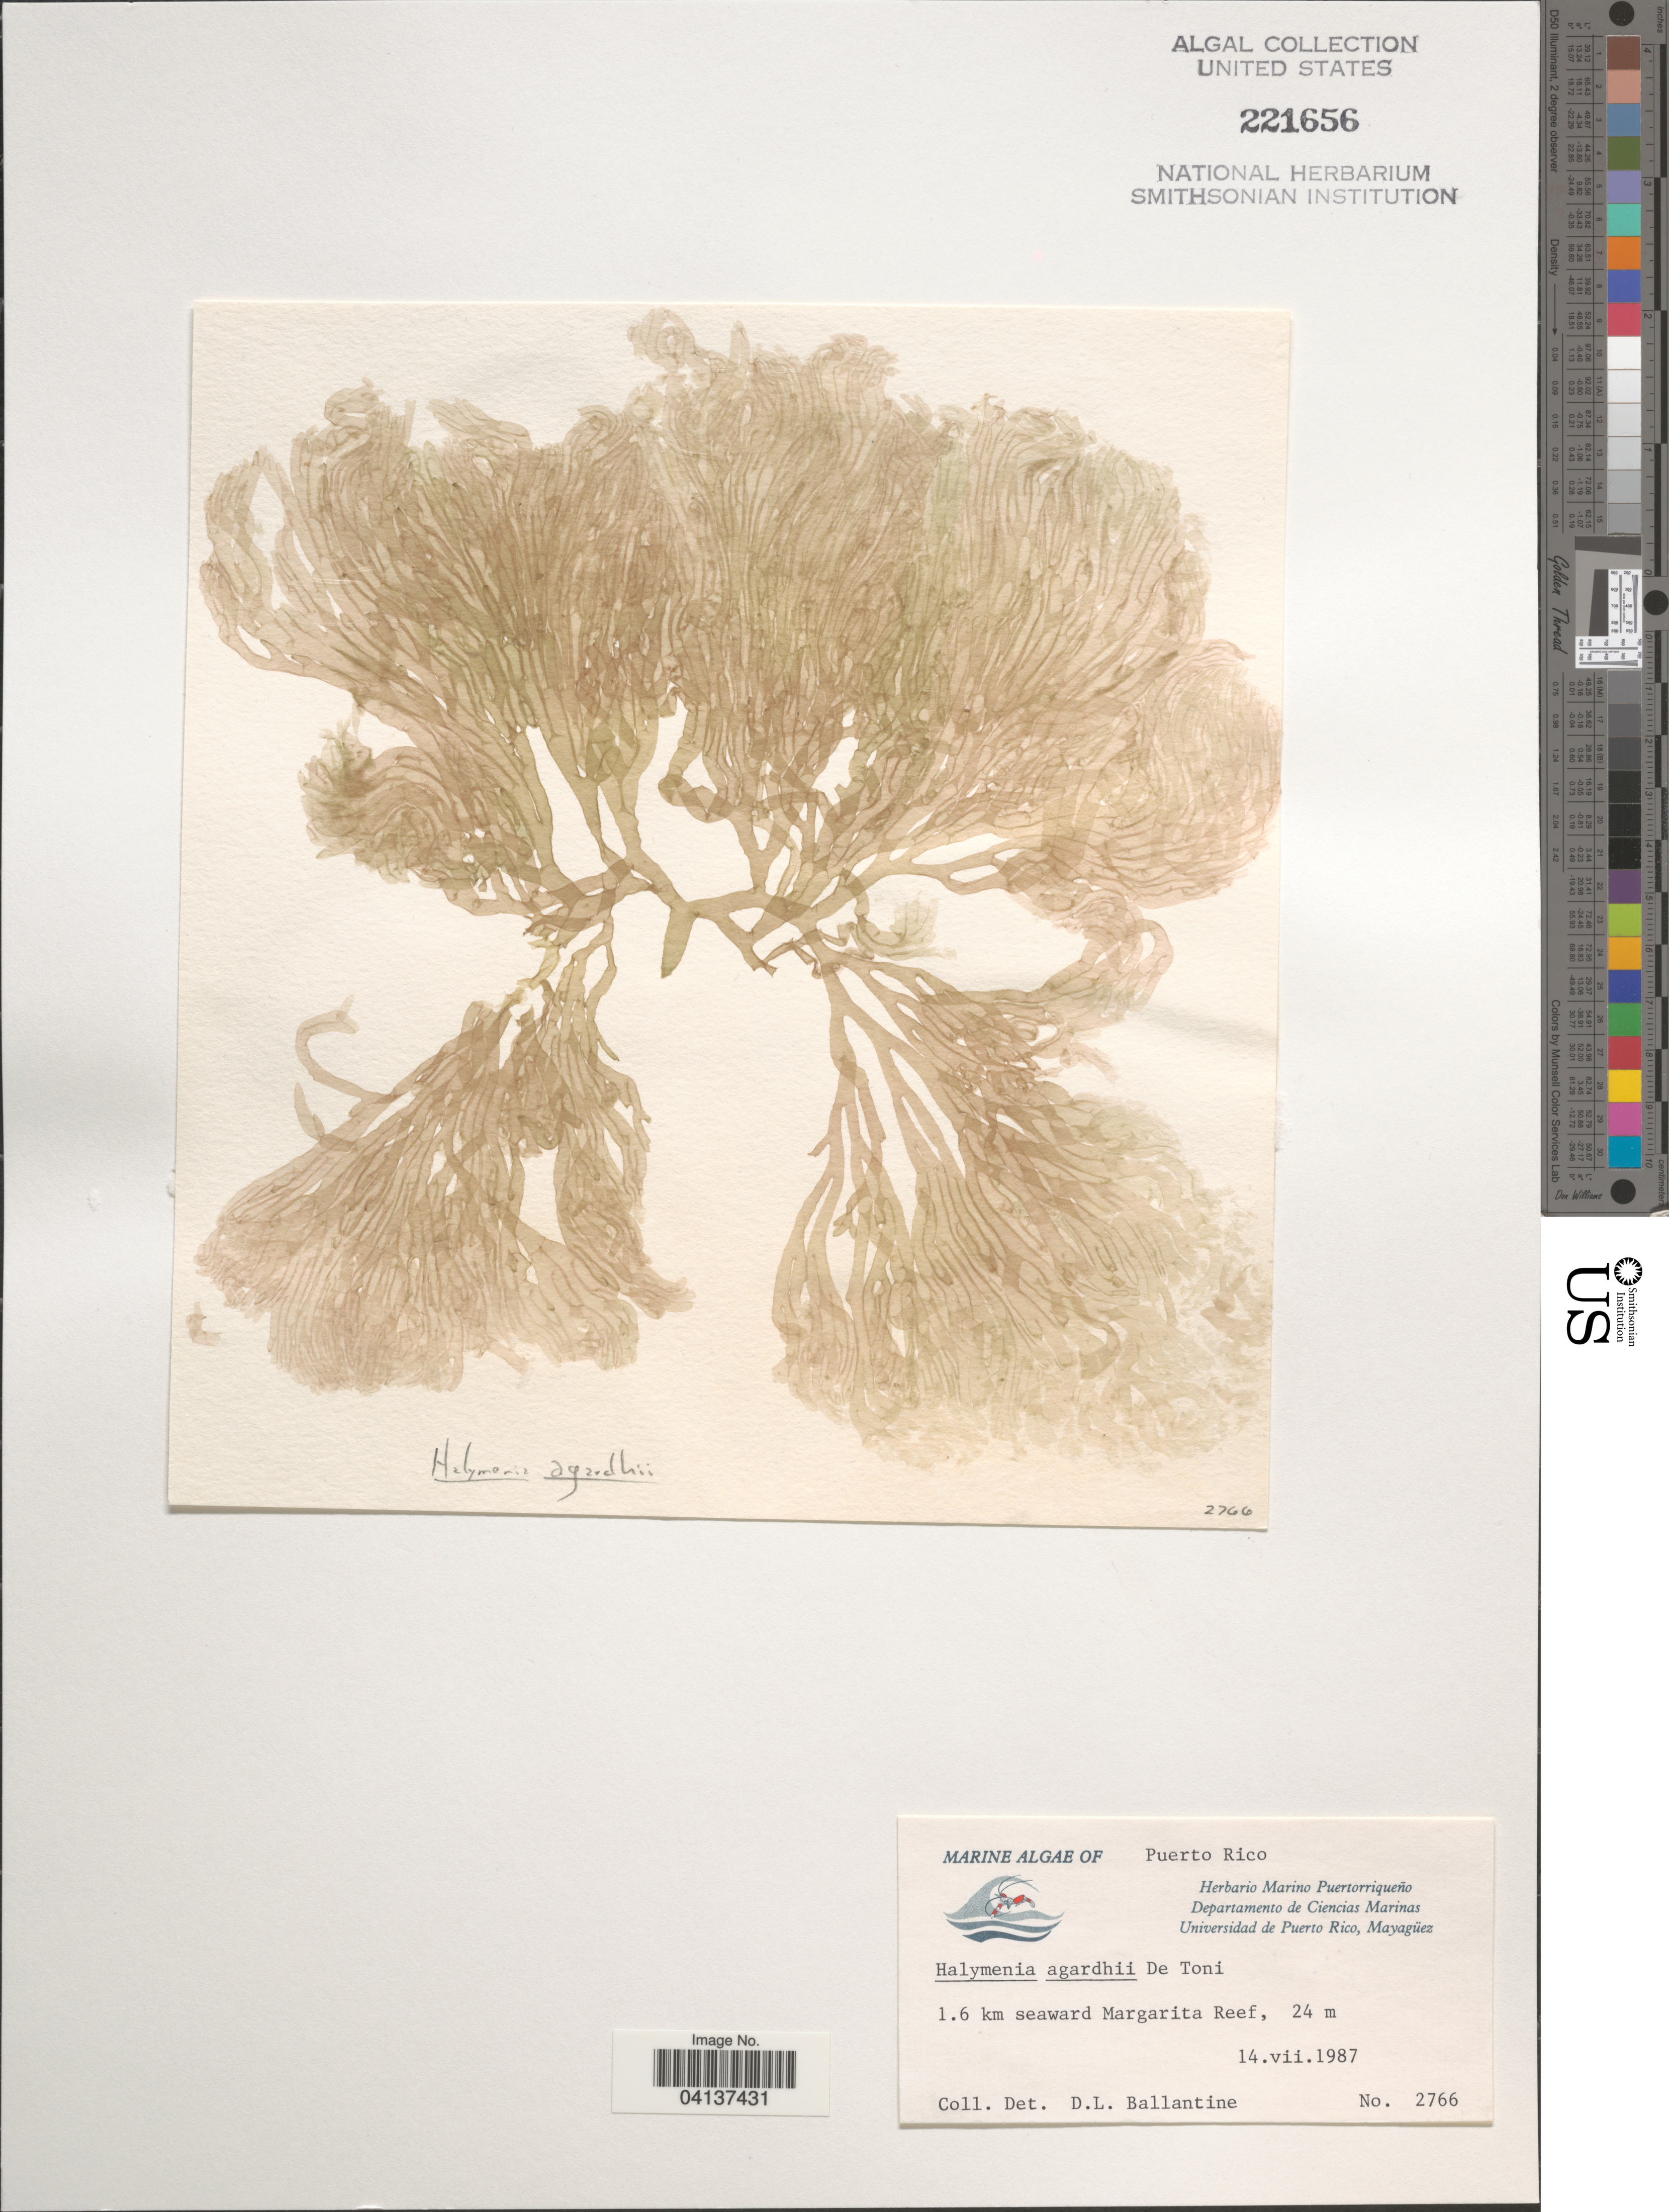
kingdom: Plantae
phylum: Rhodophyta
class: Florideophyceae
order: Ceramiales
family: Callithamniaceae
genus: Seirospora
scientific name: Seirospora interrupta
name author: (Sm.) F. Schmitz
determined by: Algae name updating Project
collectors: D.L. Ballantine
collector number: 2766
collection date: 1987-07-14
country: Puerto Rico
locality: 1.6 km seaward Margarita Reef.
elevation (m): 24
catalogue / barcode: US 221656